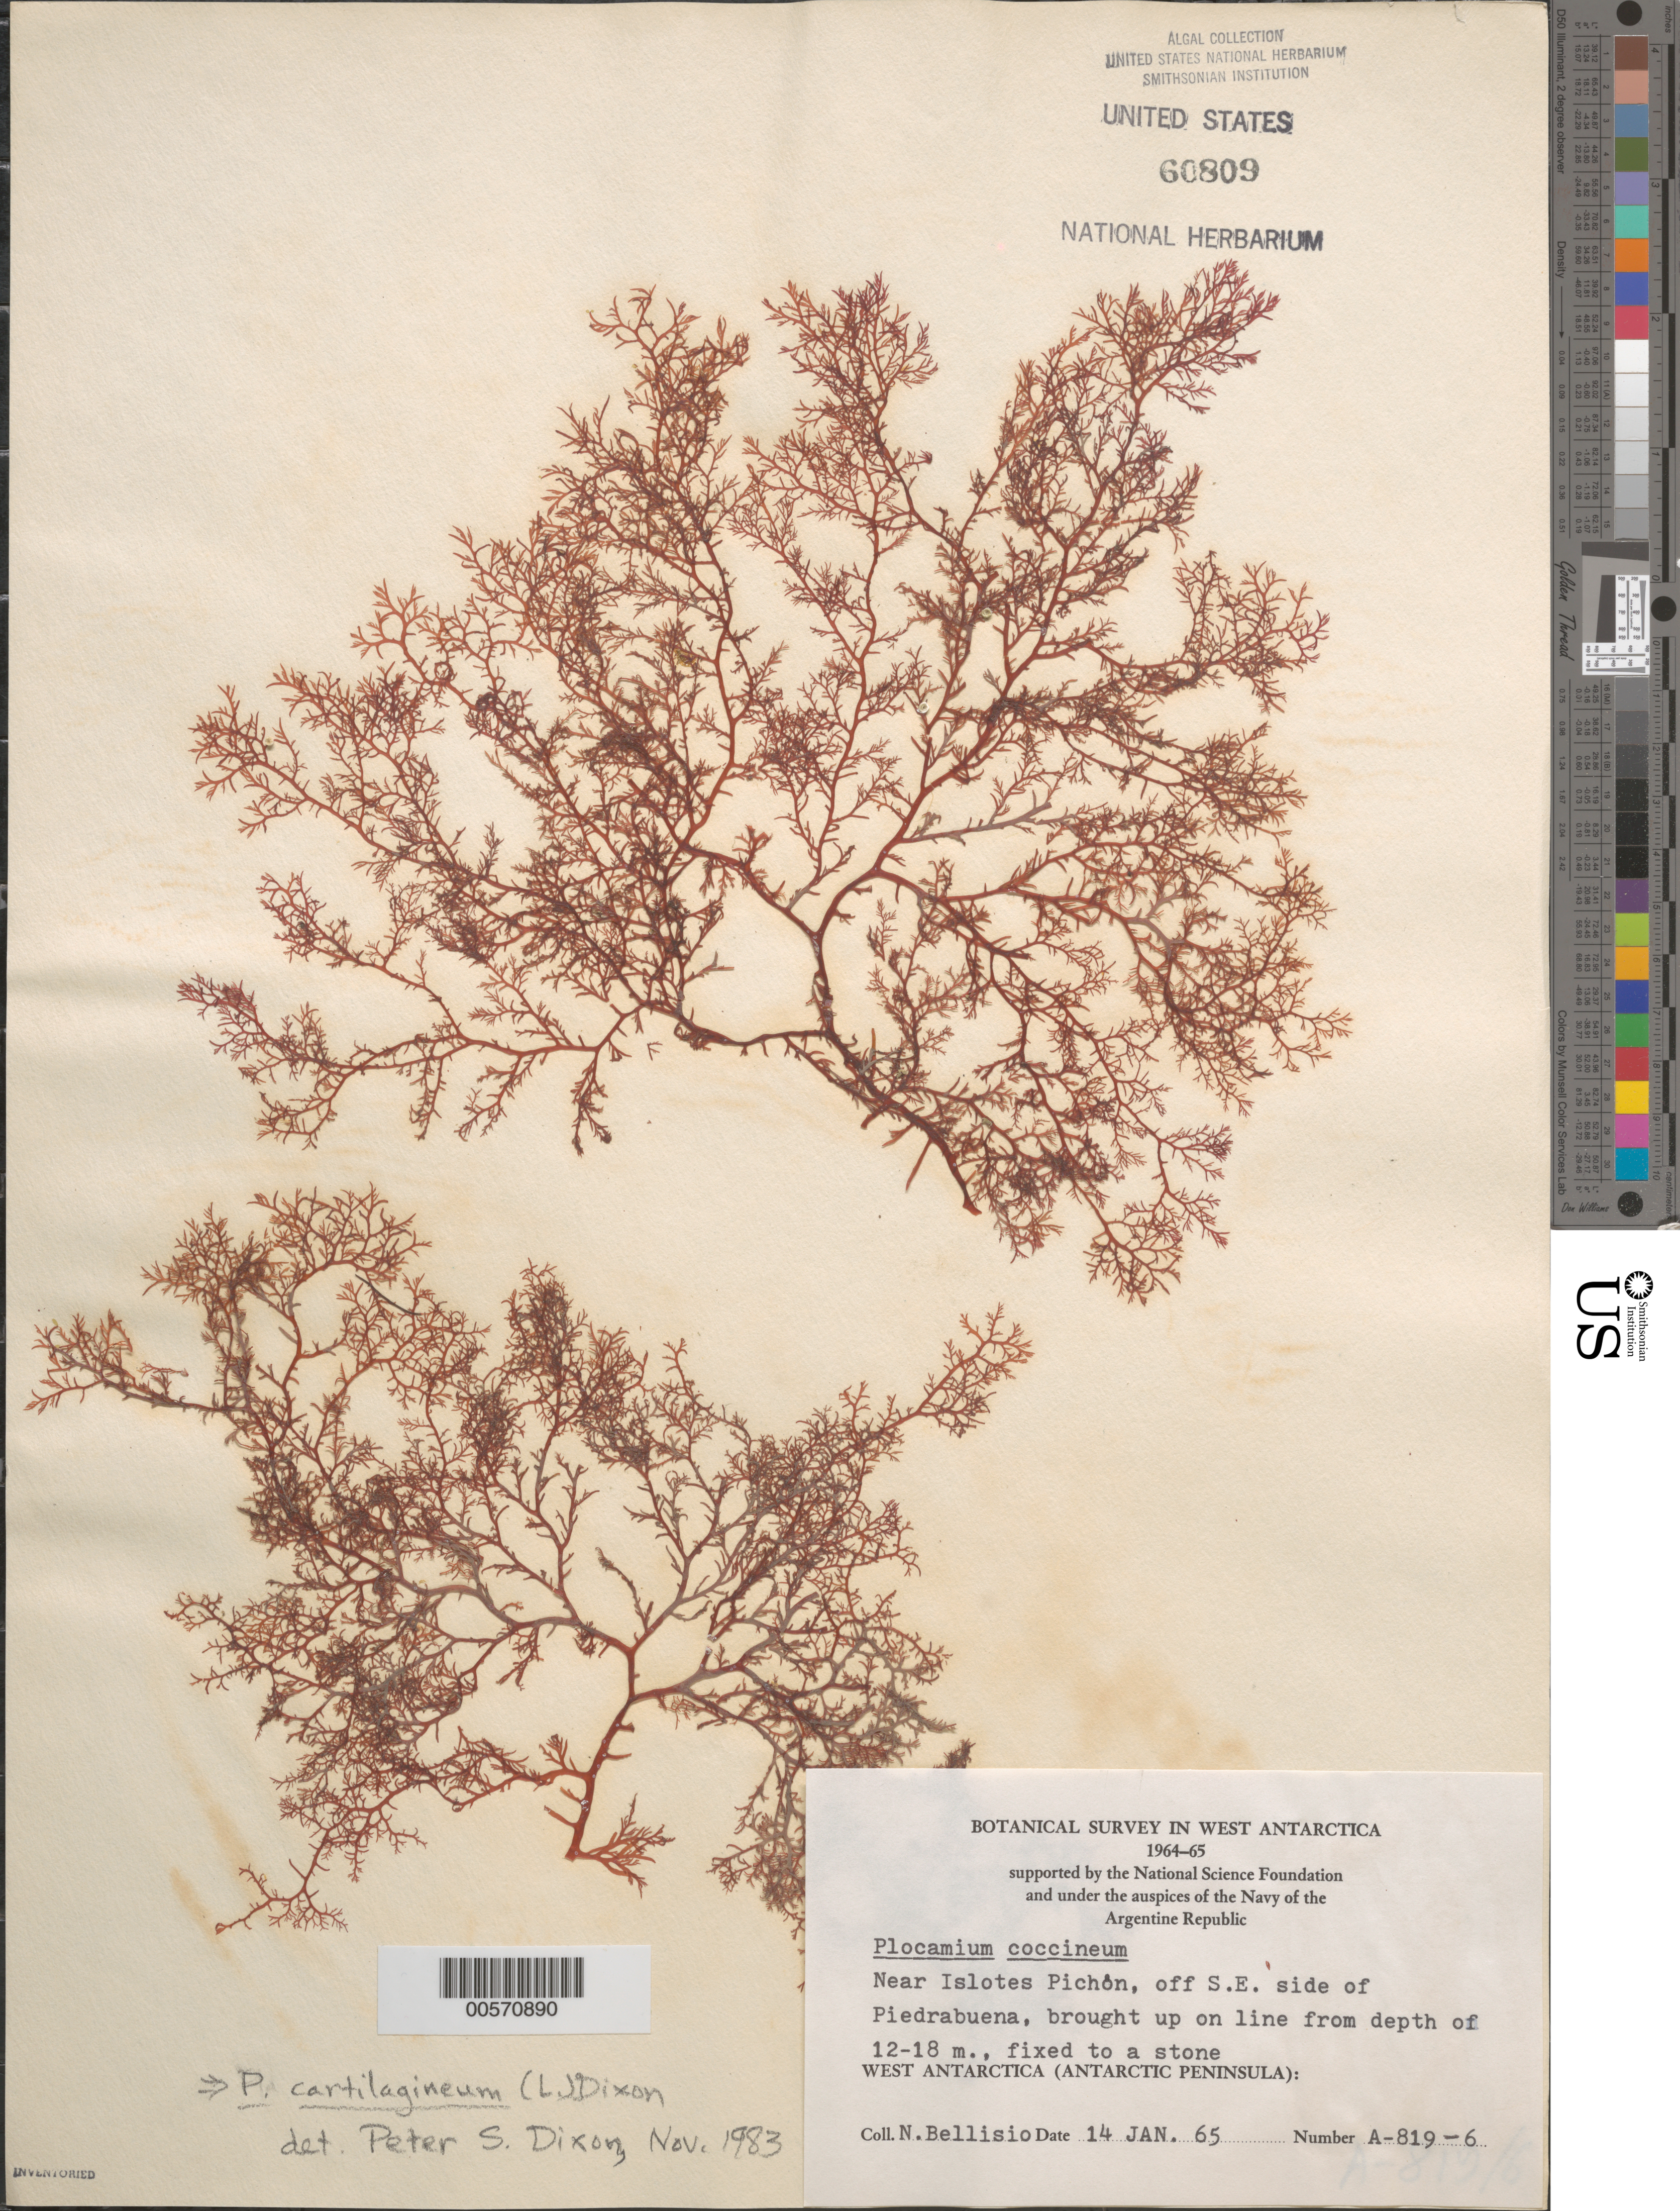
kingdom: Plantae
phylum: Rhodophyta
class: Florideophyceae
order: Plocamiales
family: Plocamiaceae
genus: Plocamium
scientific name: Plocamium cartilagineum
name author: (L.) P.S. Dixon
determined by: Dixon, P. S.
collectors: N. Bellisio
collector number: A-819-6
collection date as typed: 14 Jan 1965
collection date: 1965-01-14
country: Antarctica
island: Melchior Islands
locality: Off Eta Island, near Islotes Pichon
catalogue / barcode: US 60809